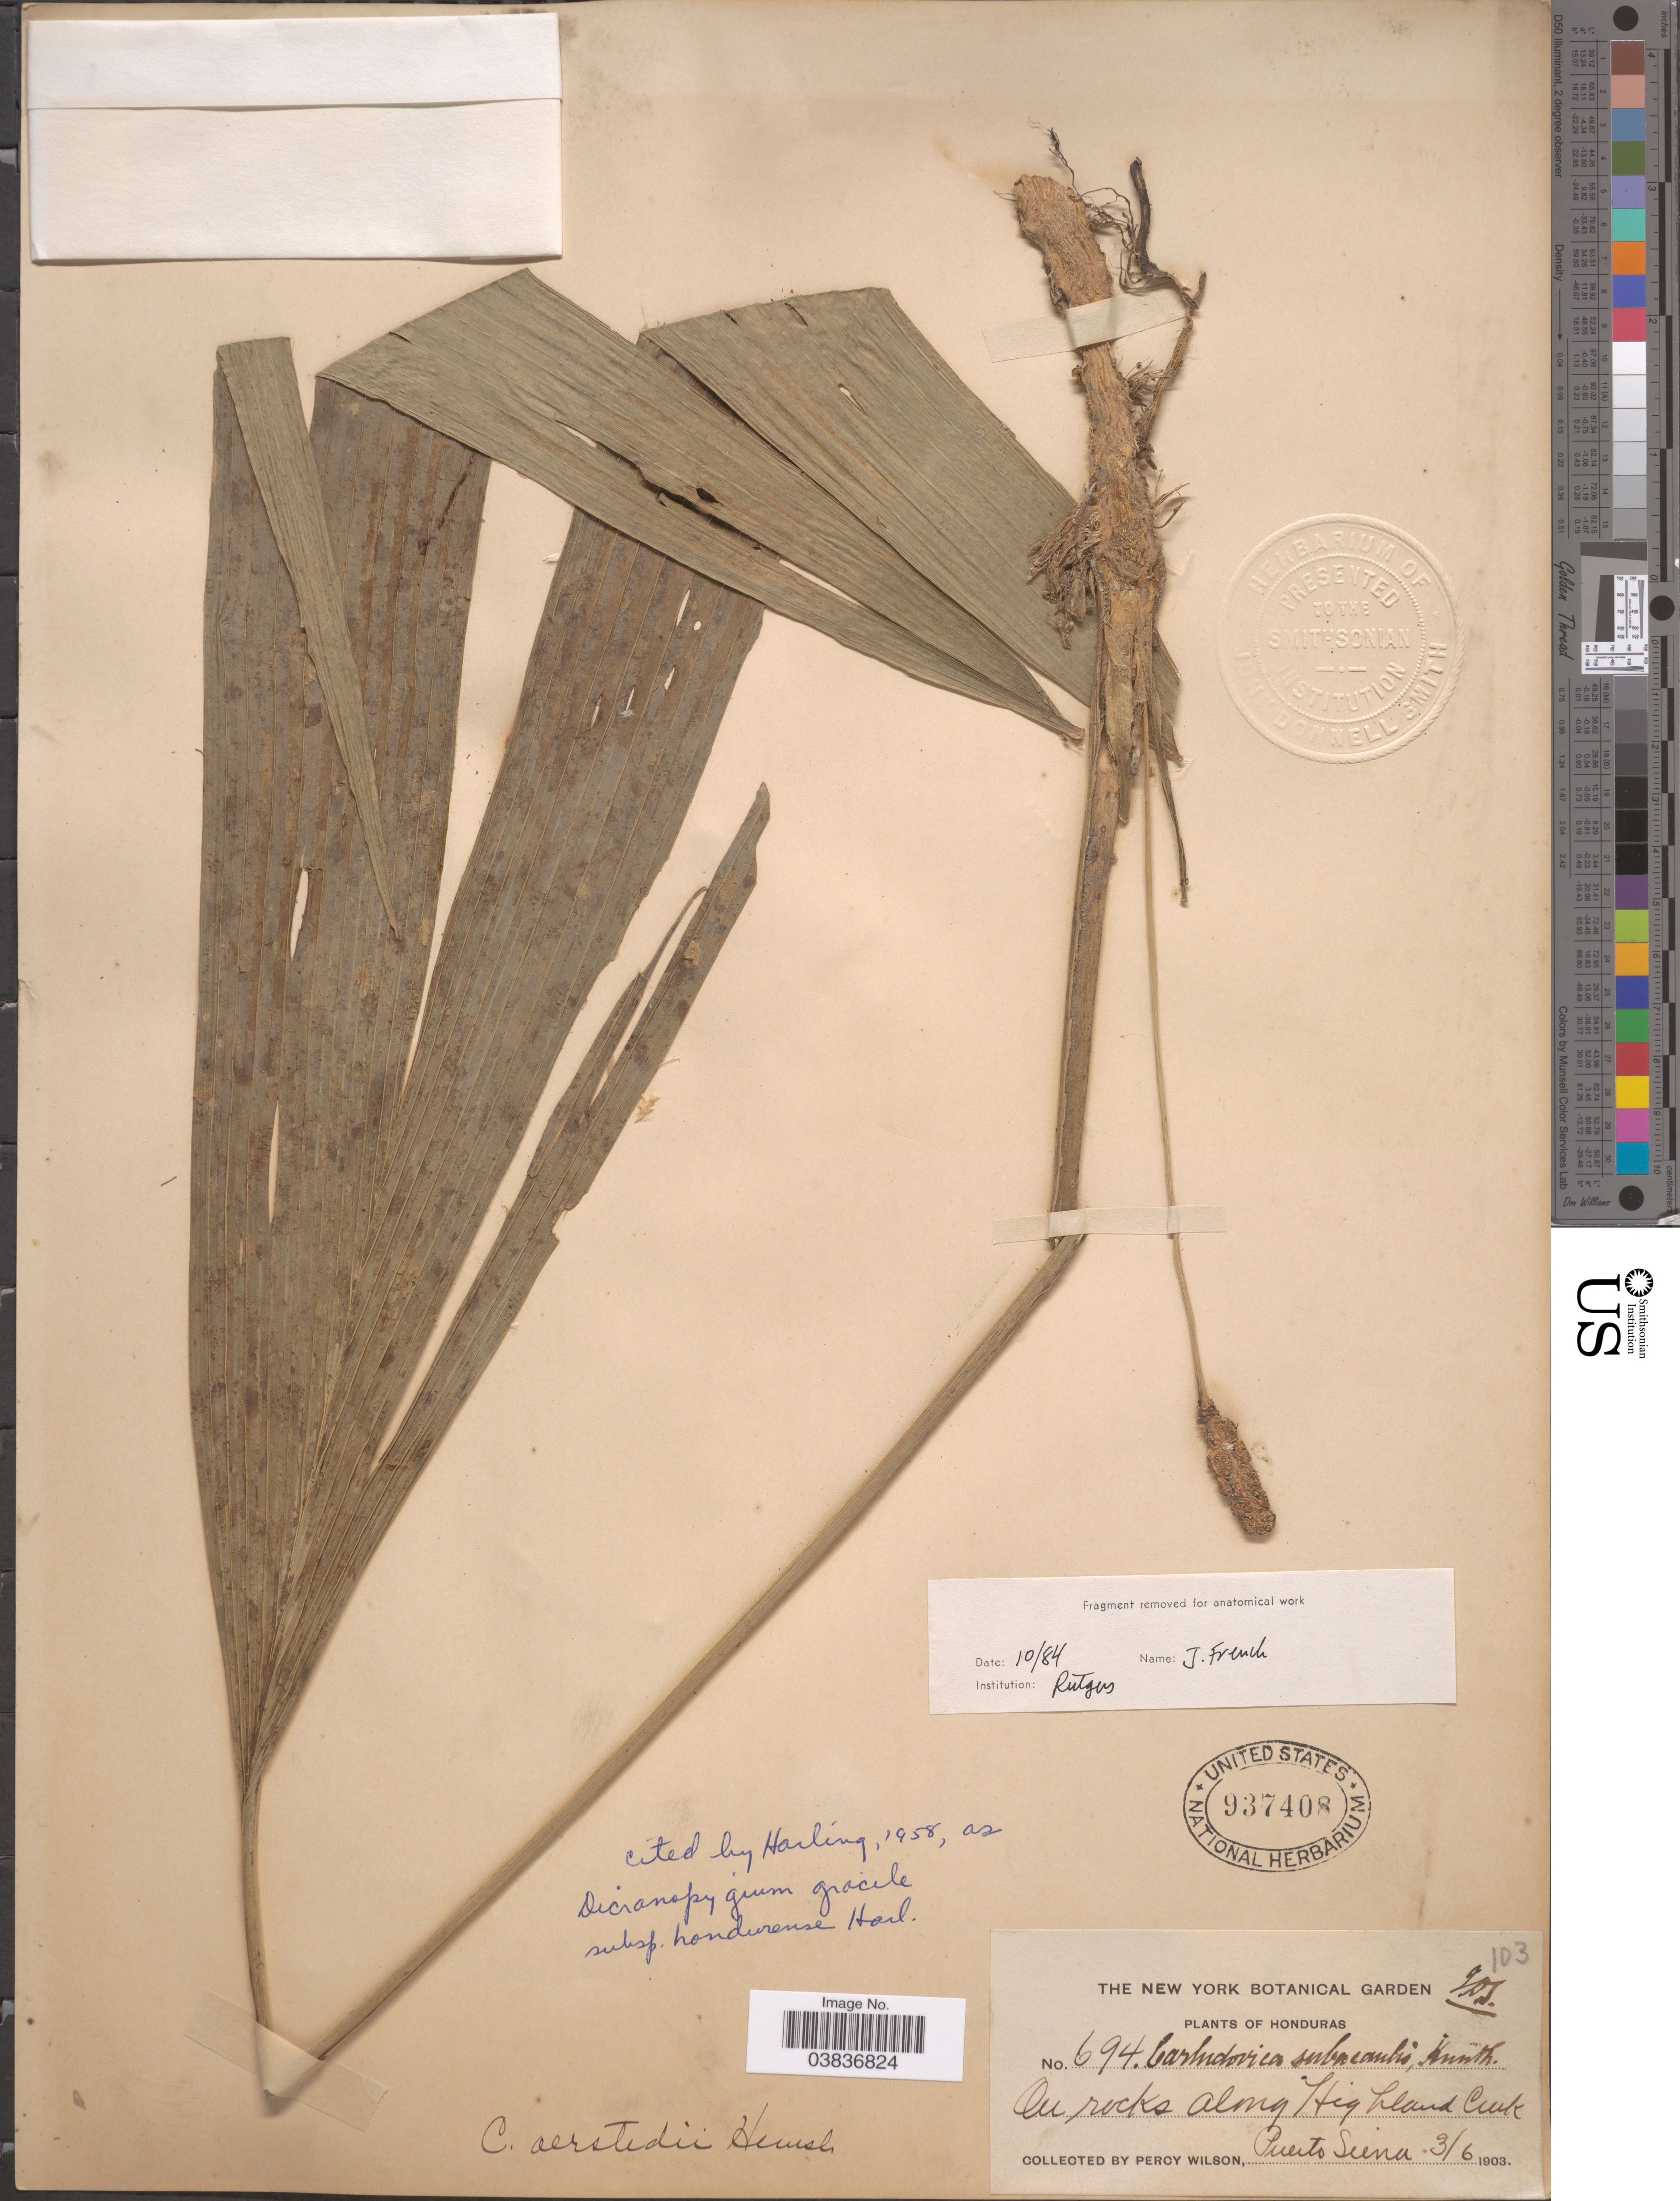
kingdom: Plantae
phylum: Tracheophyta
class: Liliopsida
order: Pandanales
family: Cyclanthaceae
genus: Dicranopygium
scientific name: Dicranopygium gracile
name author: (Liebm. ex Matuda) Harling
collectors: P. Wilson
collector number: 694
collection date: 1903-06-03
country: Honduras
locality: Along Highland Creek.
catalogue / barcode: US 937408